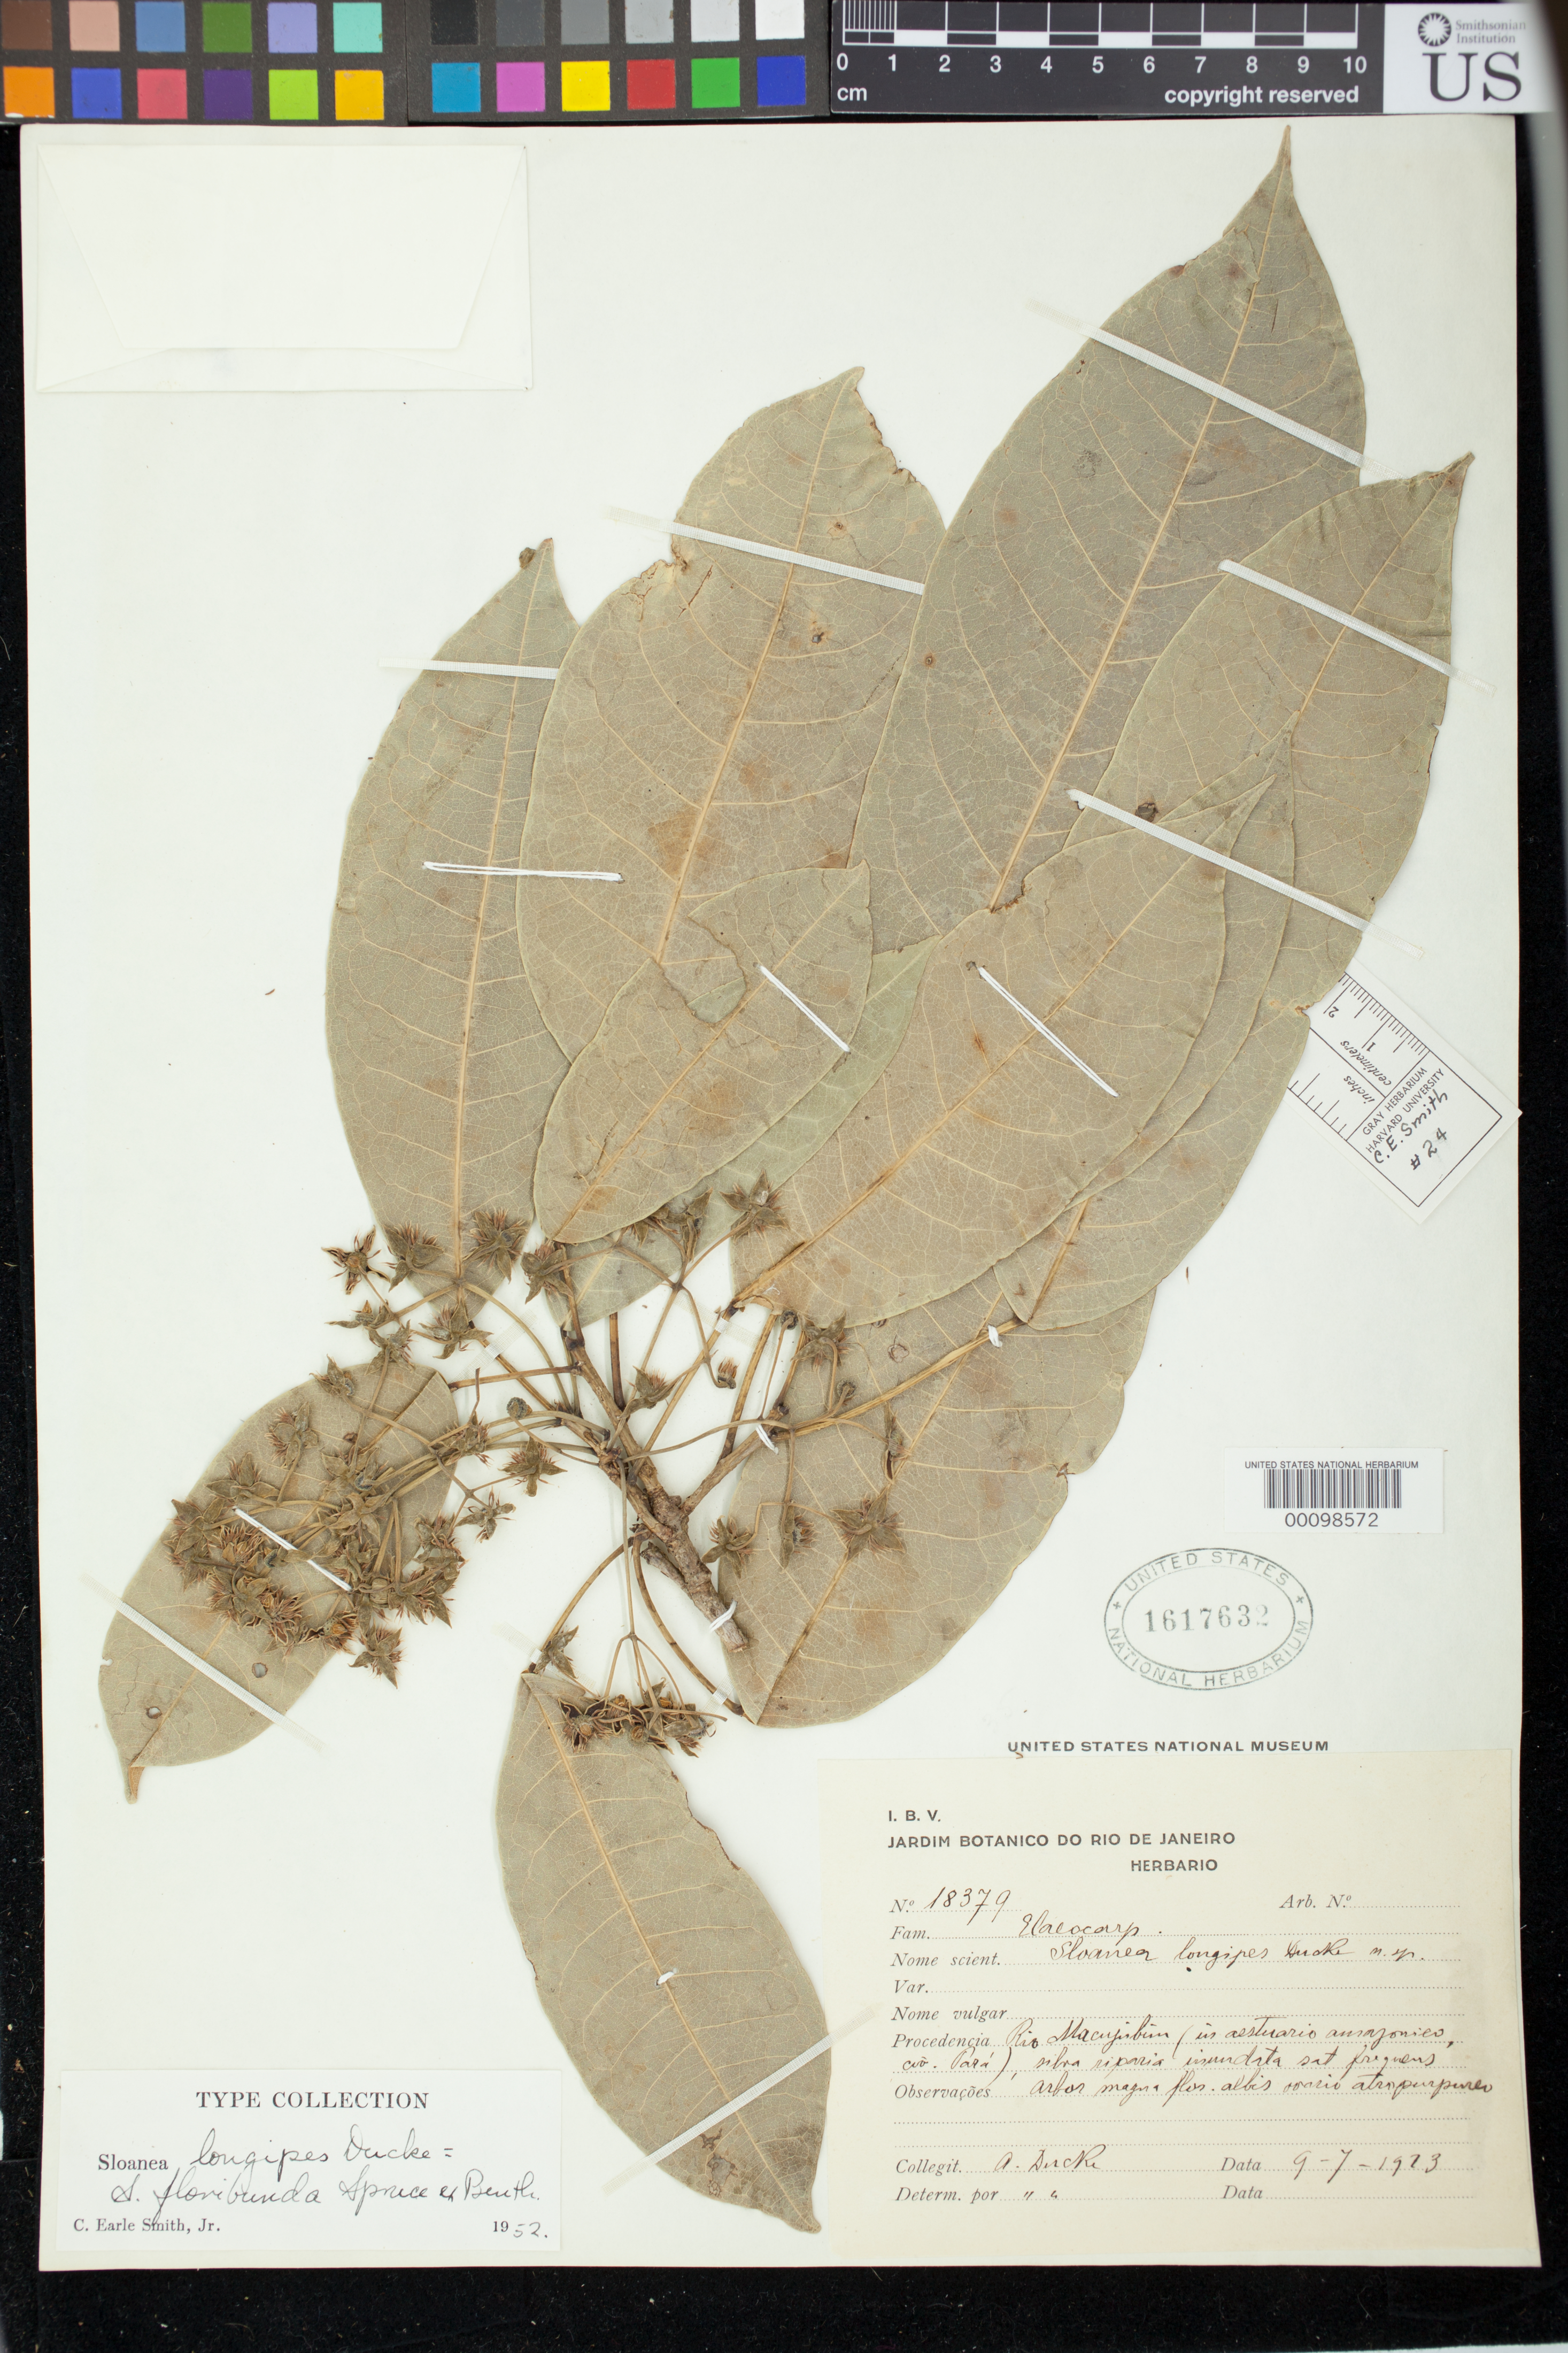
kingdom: Plantae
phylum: Tracheophyta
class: Magnoliopsida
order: Oxalidales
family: Elaeocarpaceae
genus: Sloanea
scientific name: Sloanea longipes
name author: Ducke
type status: Isosyntype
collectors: A. Ducke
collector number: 18379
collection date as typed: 09 Jul 1923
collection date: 1923-07-09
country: Brazil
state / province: Pará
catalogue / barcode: US 1617632